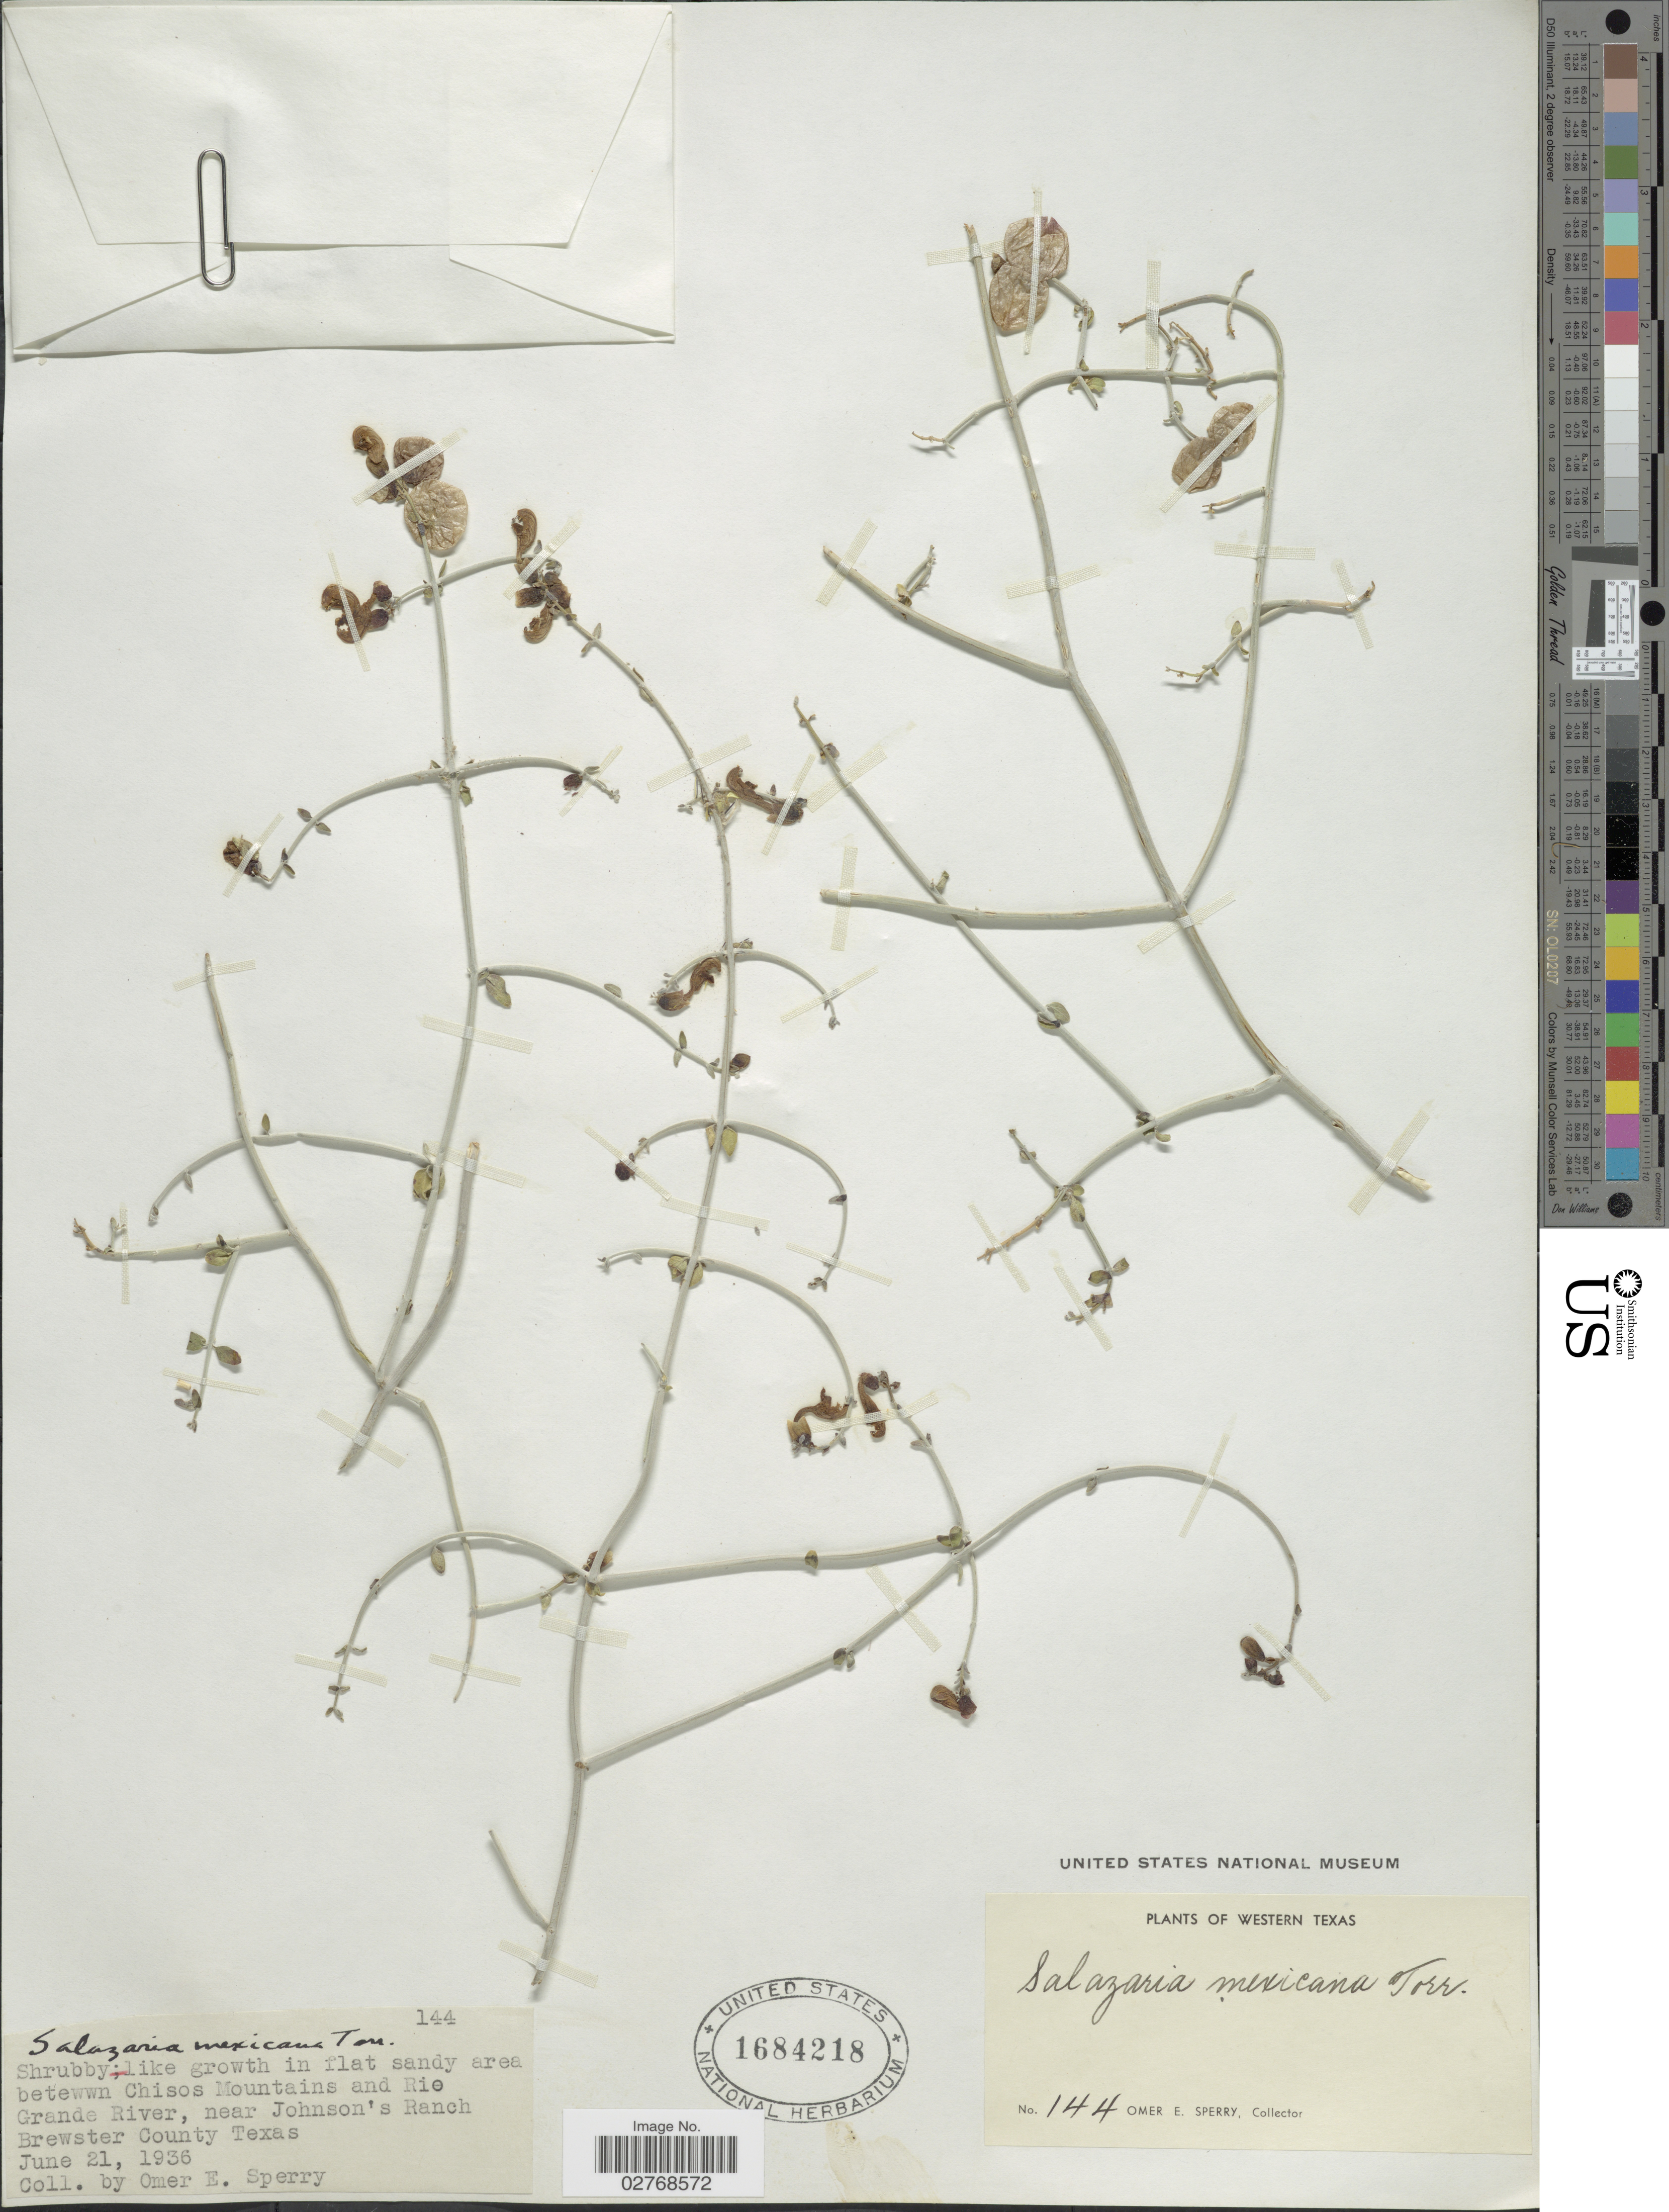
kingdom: Plantae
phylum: Tracheophyta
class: Magnoliopsida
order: Lamiales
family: Lamiaceae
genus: Scutellaria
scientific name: Scutellaria mexicana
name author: (Torr.) A.J. Paton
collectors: O. E. Sperry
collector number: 144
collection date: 1936-06-21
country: United States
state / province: Texas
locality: Western Texas. between Chisos Mountains and Rio Grande River, near Johnson's Ranch. Brewster County.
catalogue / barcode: US 1684218